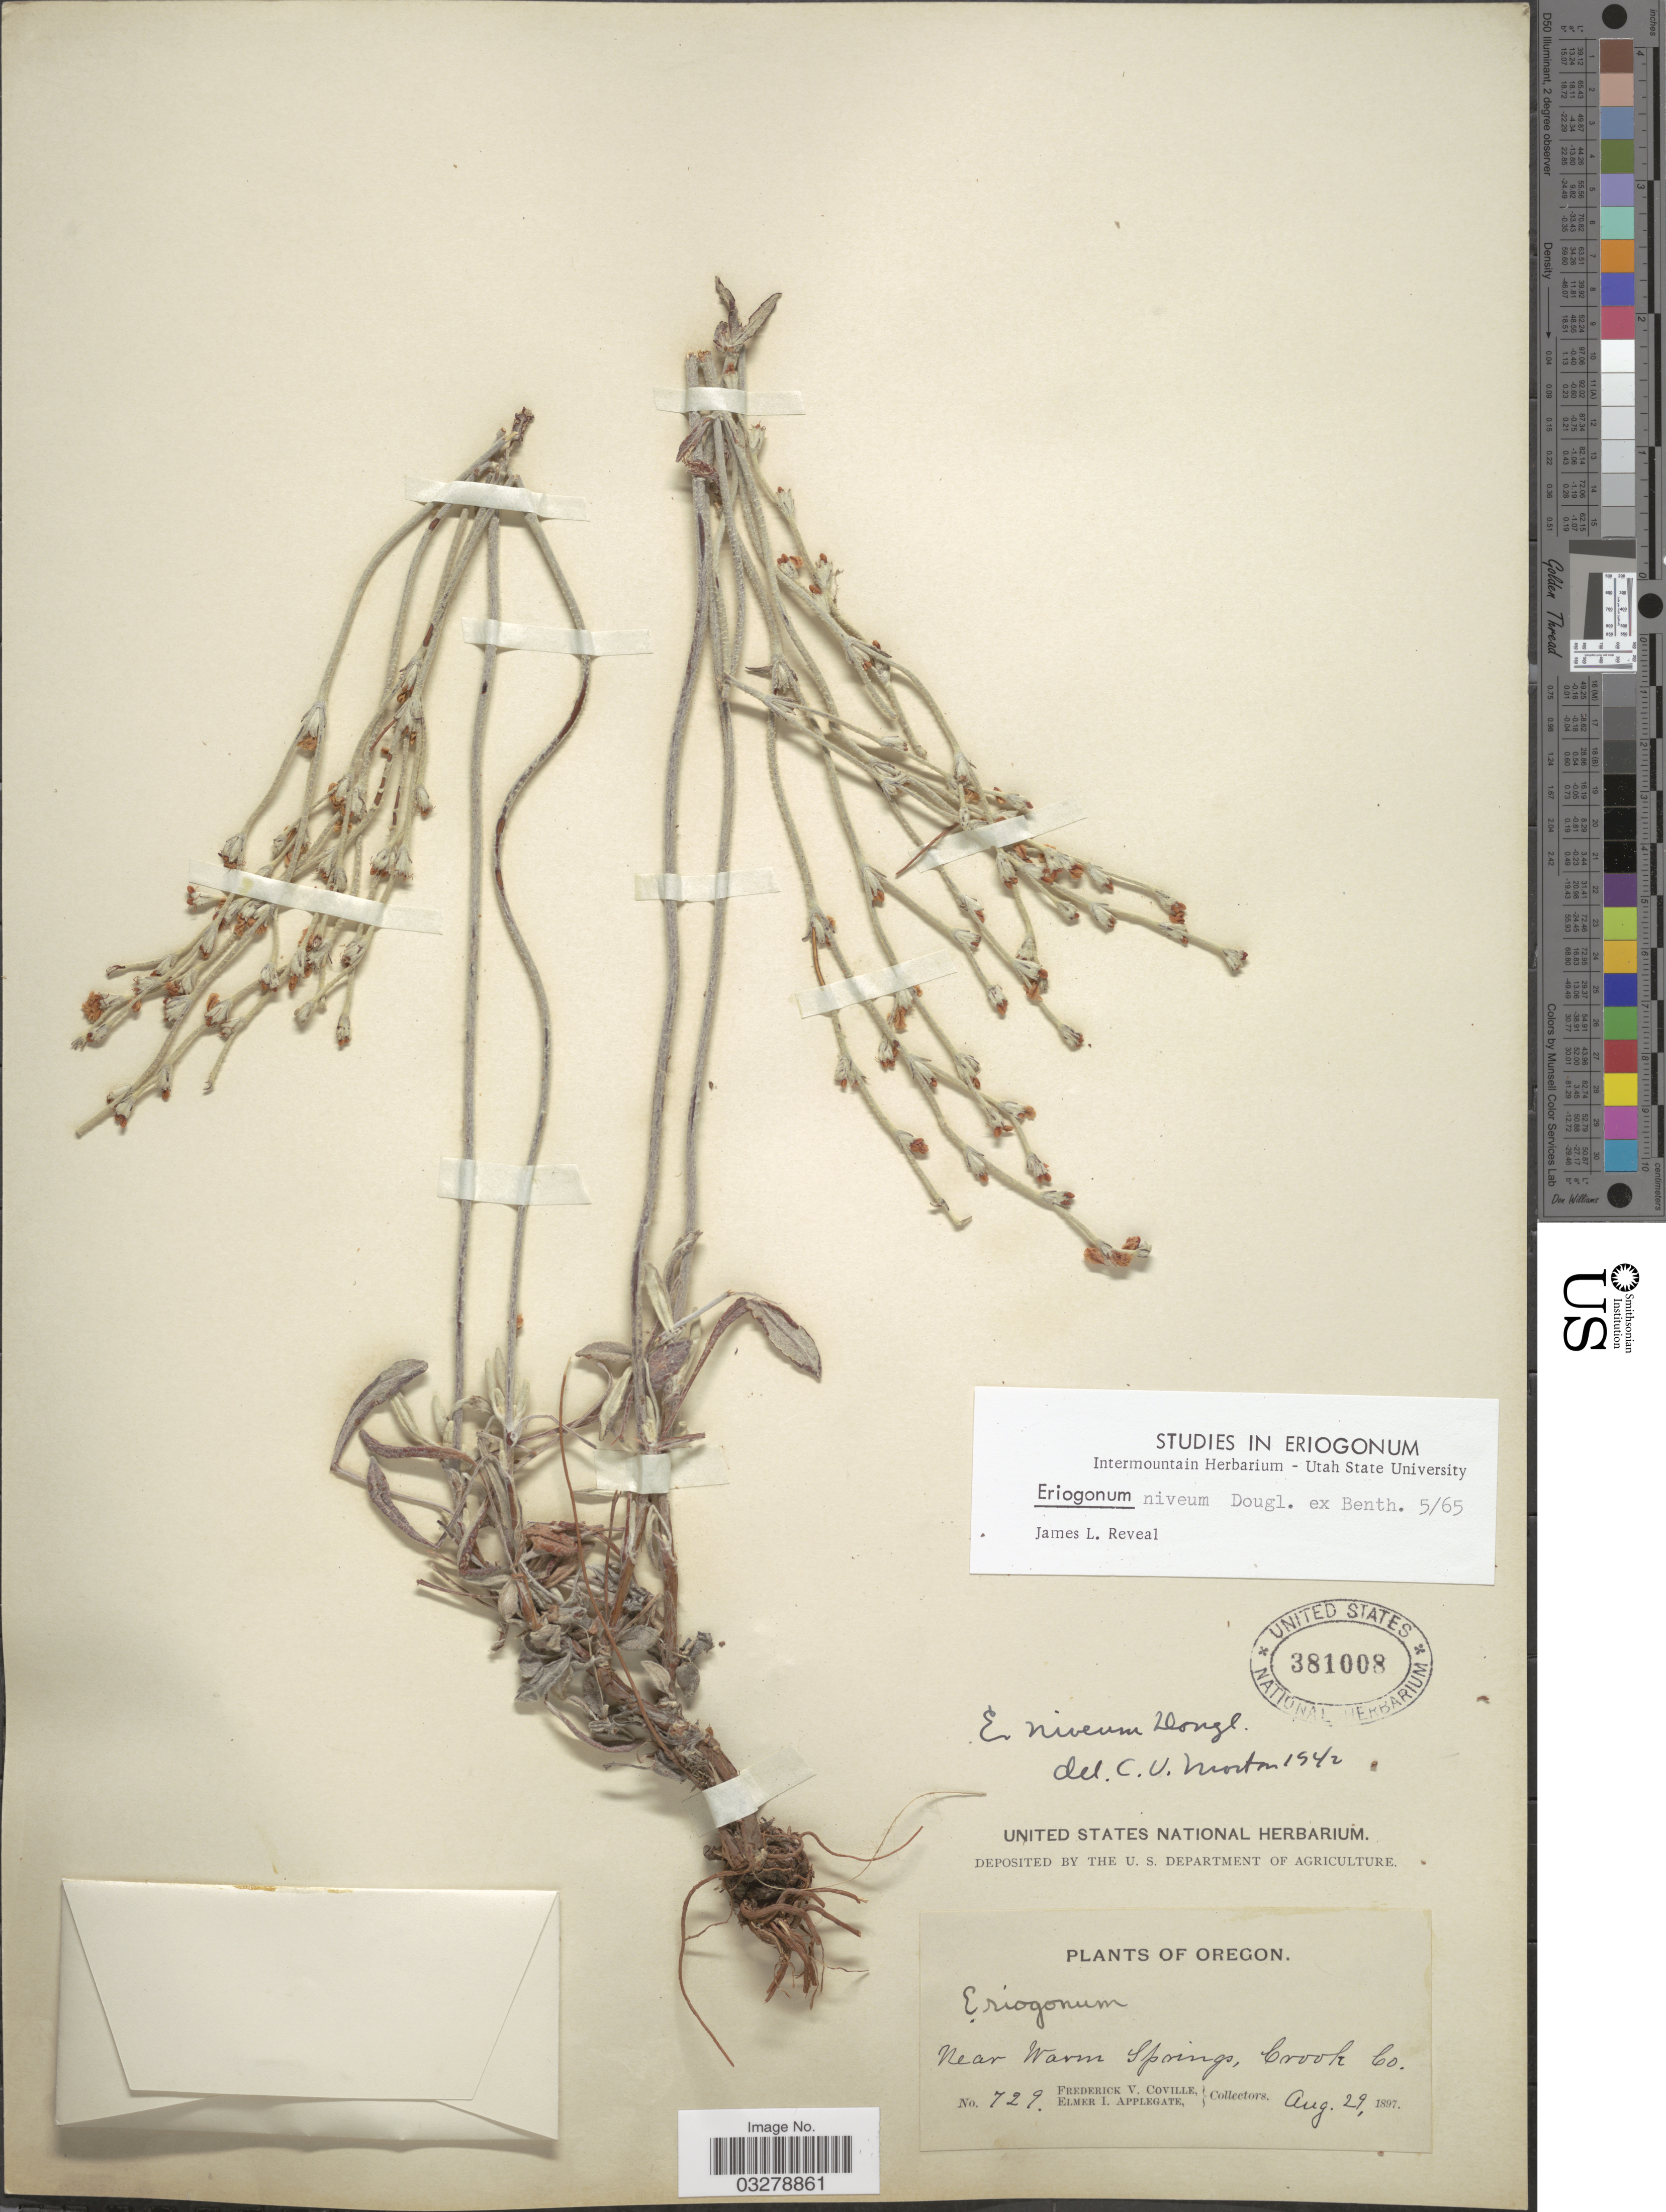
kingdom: Plantae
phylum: Tracheophyta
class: Magnoliopsida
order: Caryophyllales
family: Polygonaceae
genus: Eriogonum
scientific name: Eriogonum niverum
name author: Douglas ex Benth.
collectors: F. V. Coville & E. I. Applegate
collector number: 729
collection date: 1897-08-29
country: United States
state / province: Oregon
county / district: Crook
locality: Near Warm Springs, Crook Co.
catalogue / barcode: US 381008